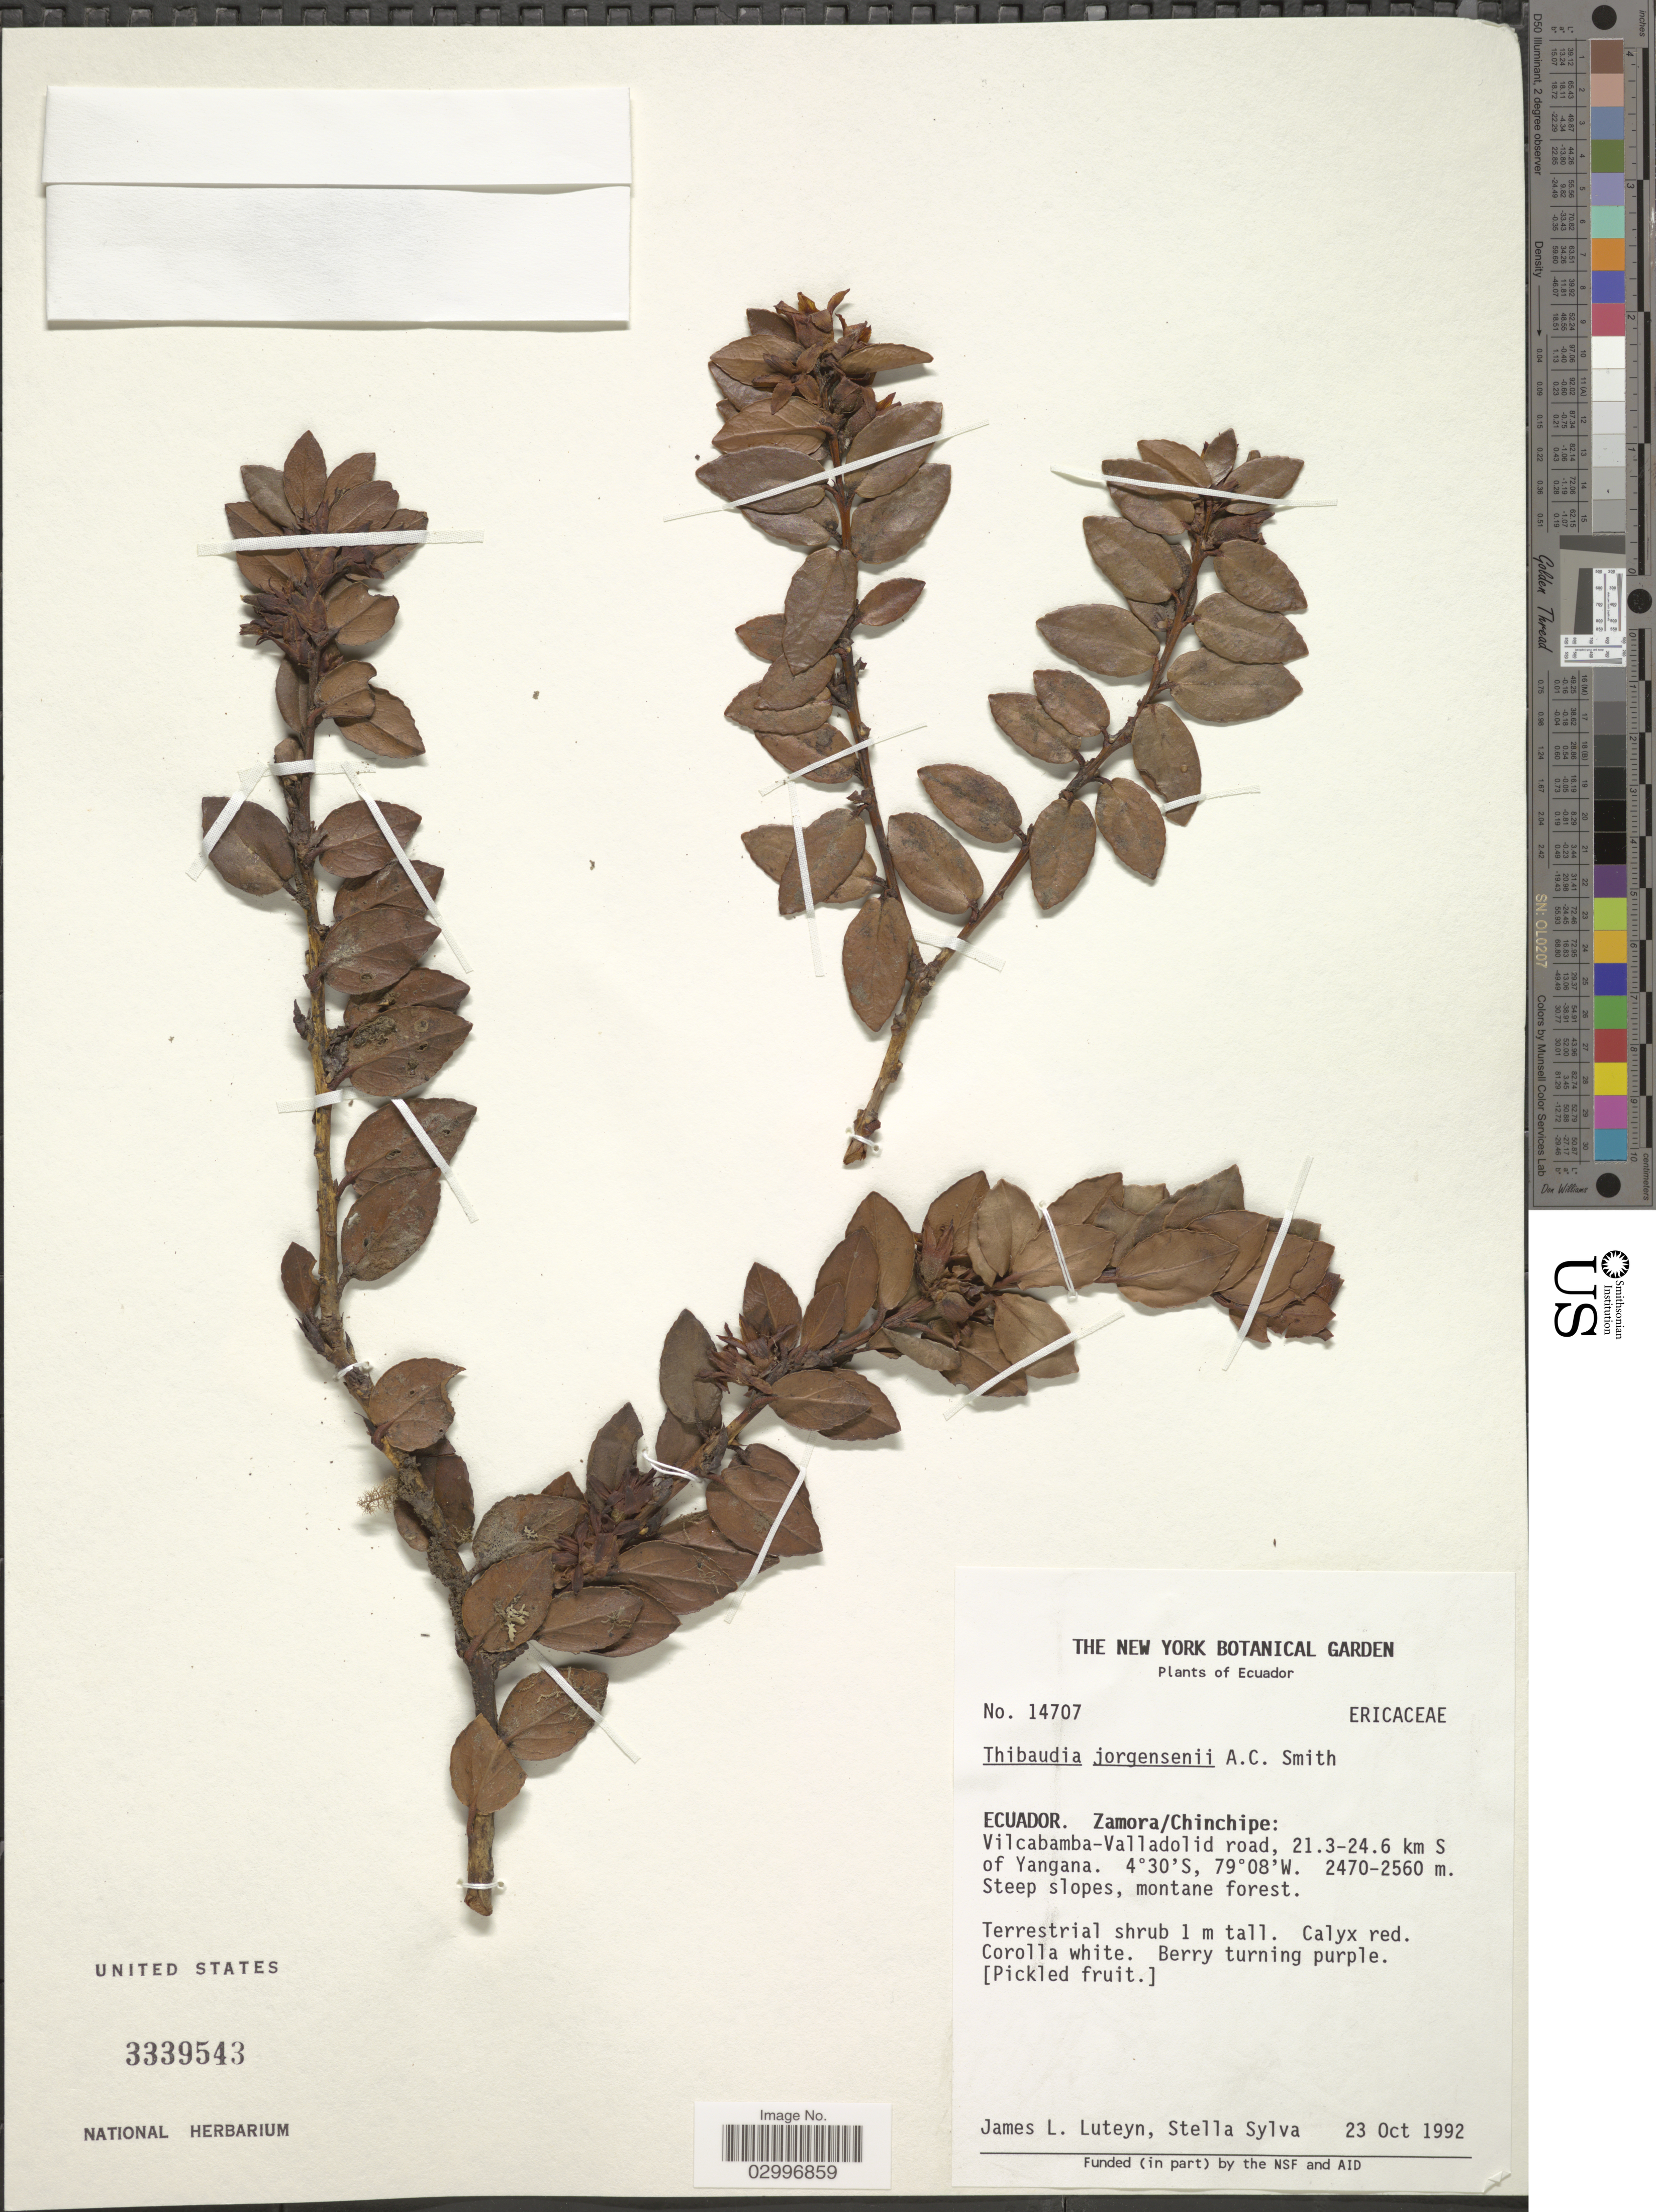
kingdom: Plantae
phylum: Tracheophyta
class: Magnoliopsida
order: Ericales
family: Ericaceae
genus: Thibaudia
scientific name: Thibaudia jorgensenii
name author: A.C. Sm.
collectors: J. Luteyn & S. Sylva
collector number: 14707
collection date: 1992-10-23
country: Ecuador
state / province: Zamora-Chinchipe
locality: Vilcabamba-Valladolid road, 21.3-24.6 km S of Yangana.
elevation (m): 2470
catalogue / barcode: US 3339543